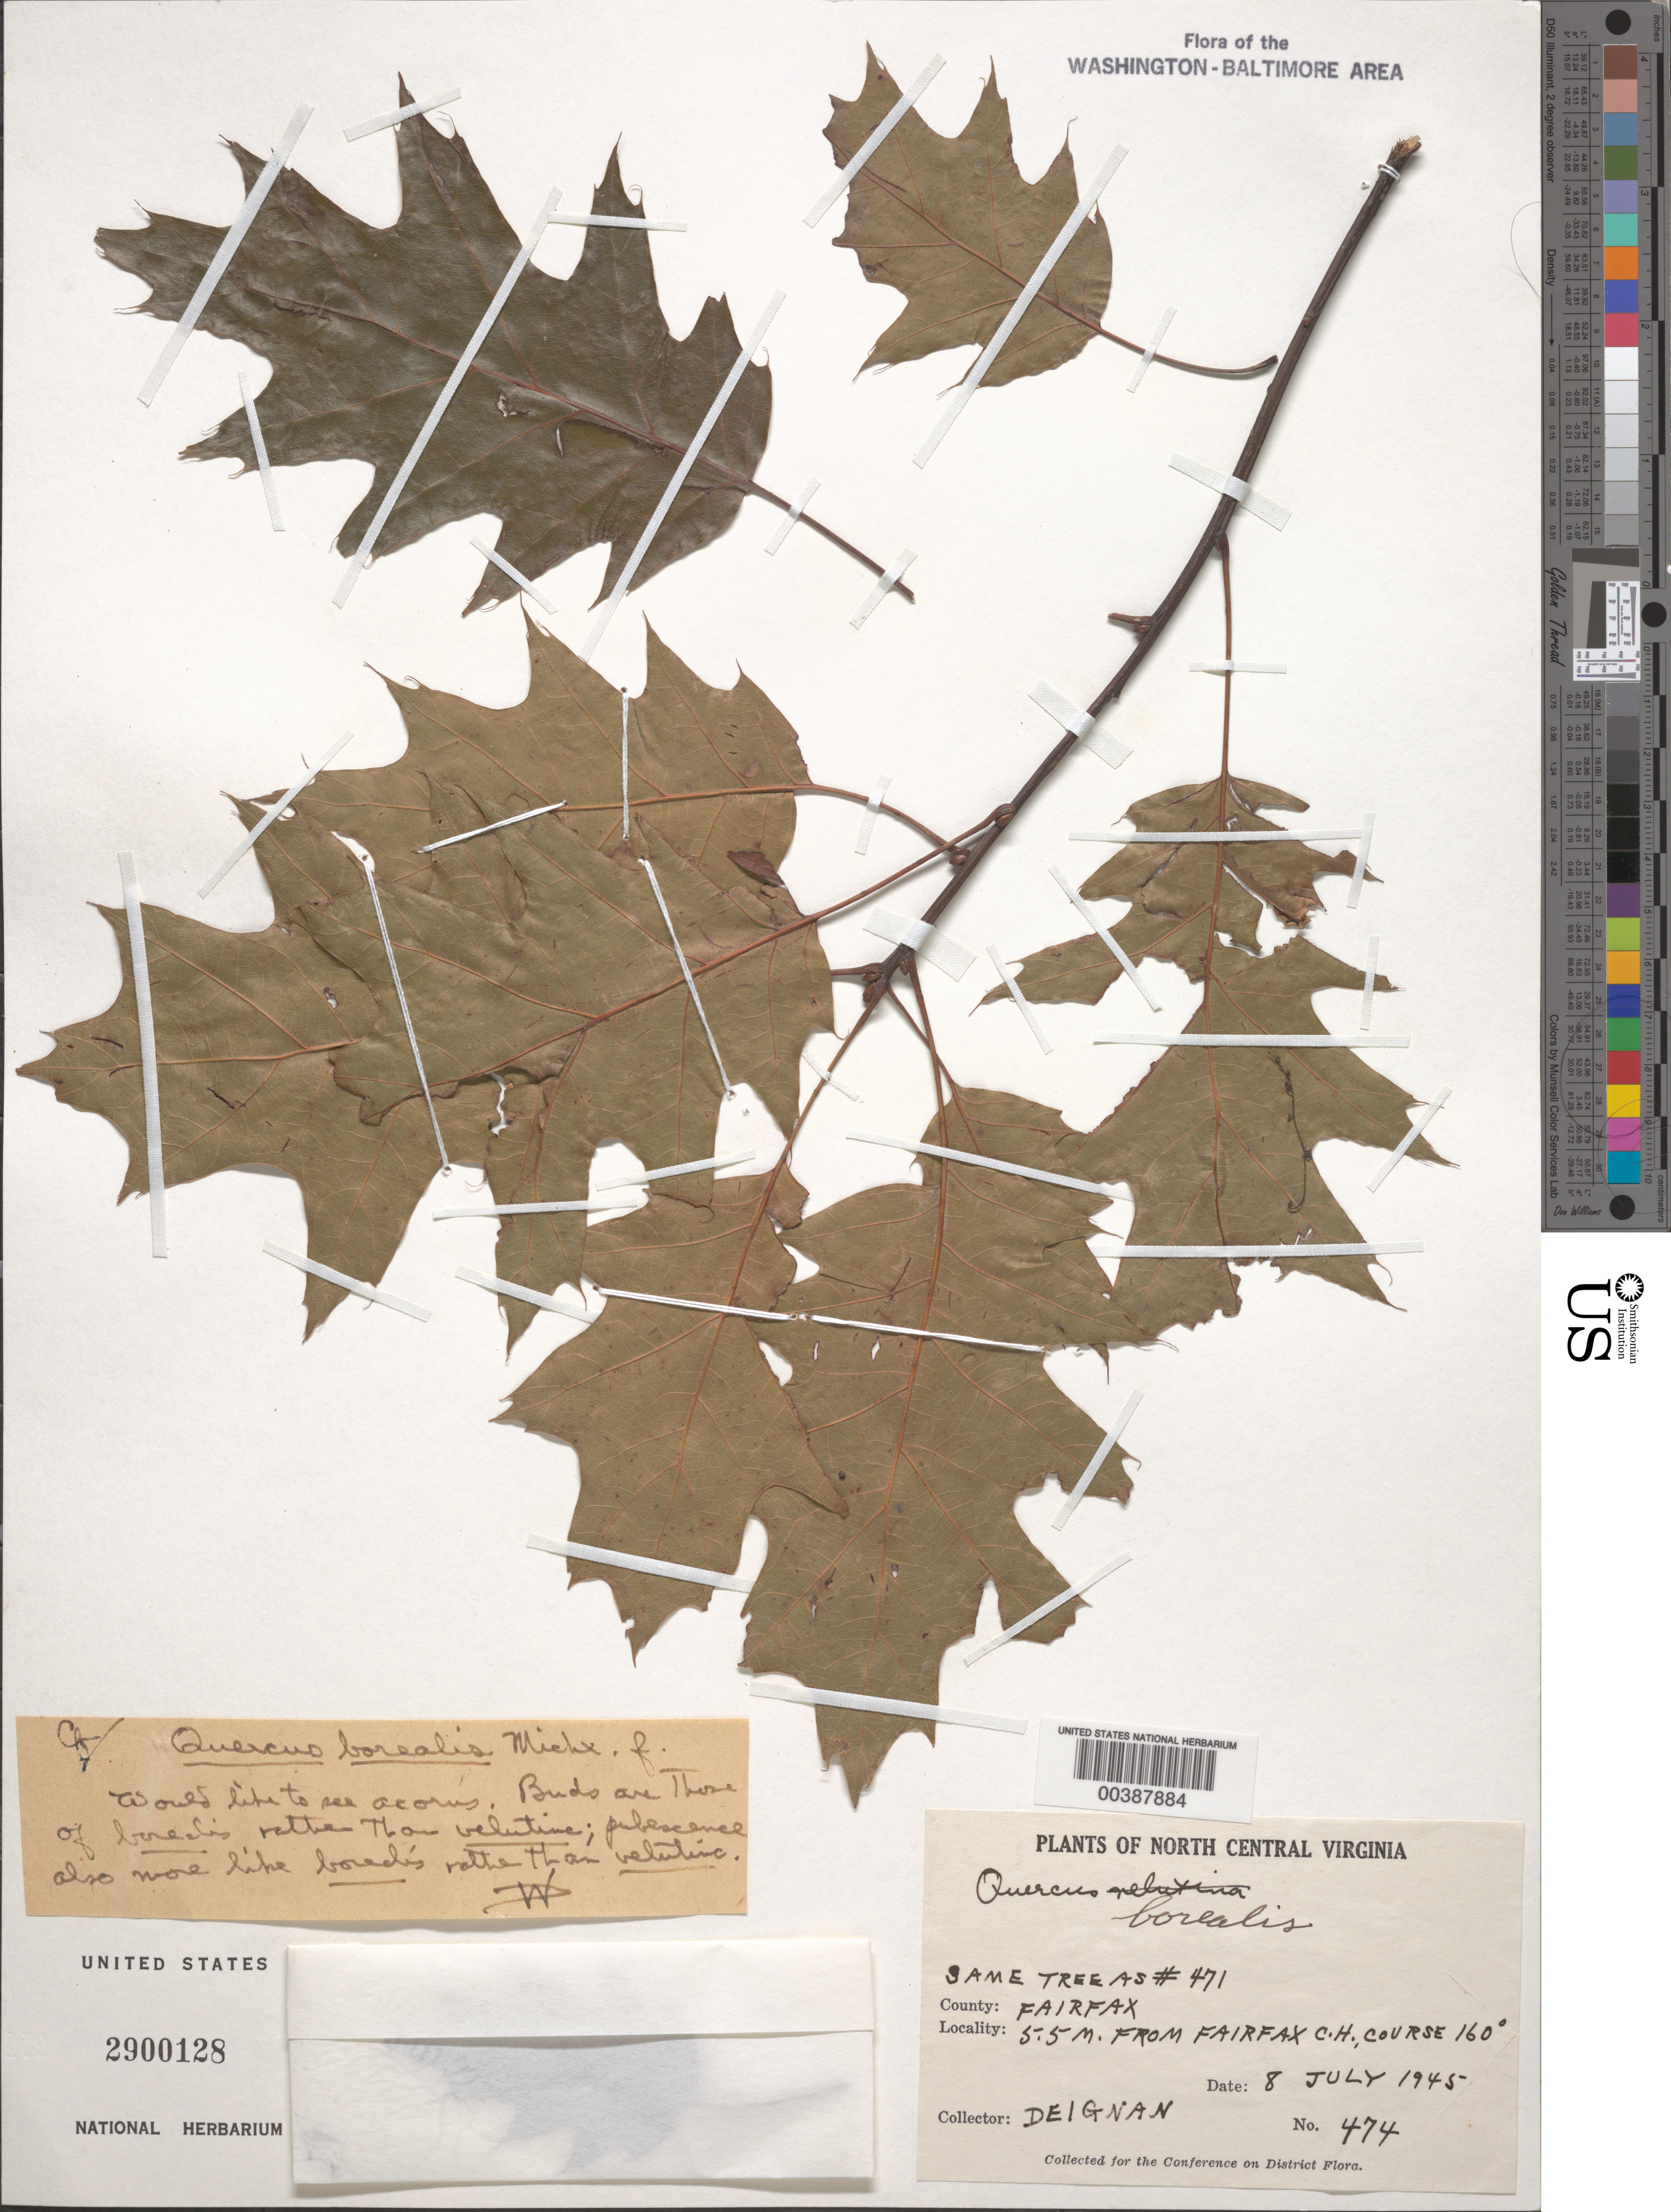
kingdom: Plantae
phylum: Tracheophyta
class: Magnoliopsida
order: Fagales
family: Fagaceae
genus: Quercus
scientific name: Quercus rubra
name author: L.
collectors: H. Deignan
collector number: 474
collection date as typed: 08 Jul 1945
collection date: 1945-07-08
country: United States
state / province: Virginia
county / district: Fairfax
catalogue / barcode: US 2900128